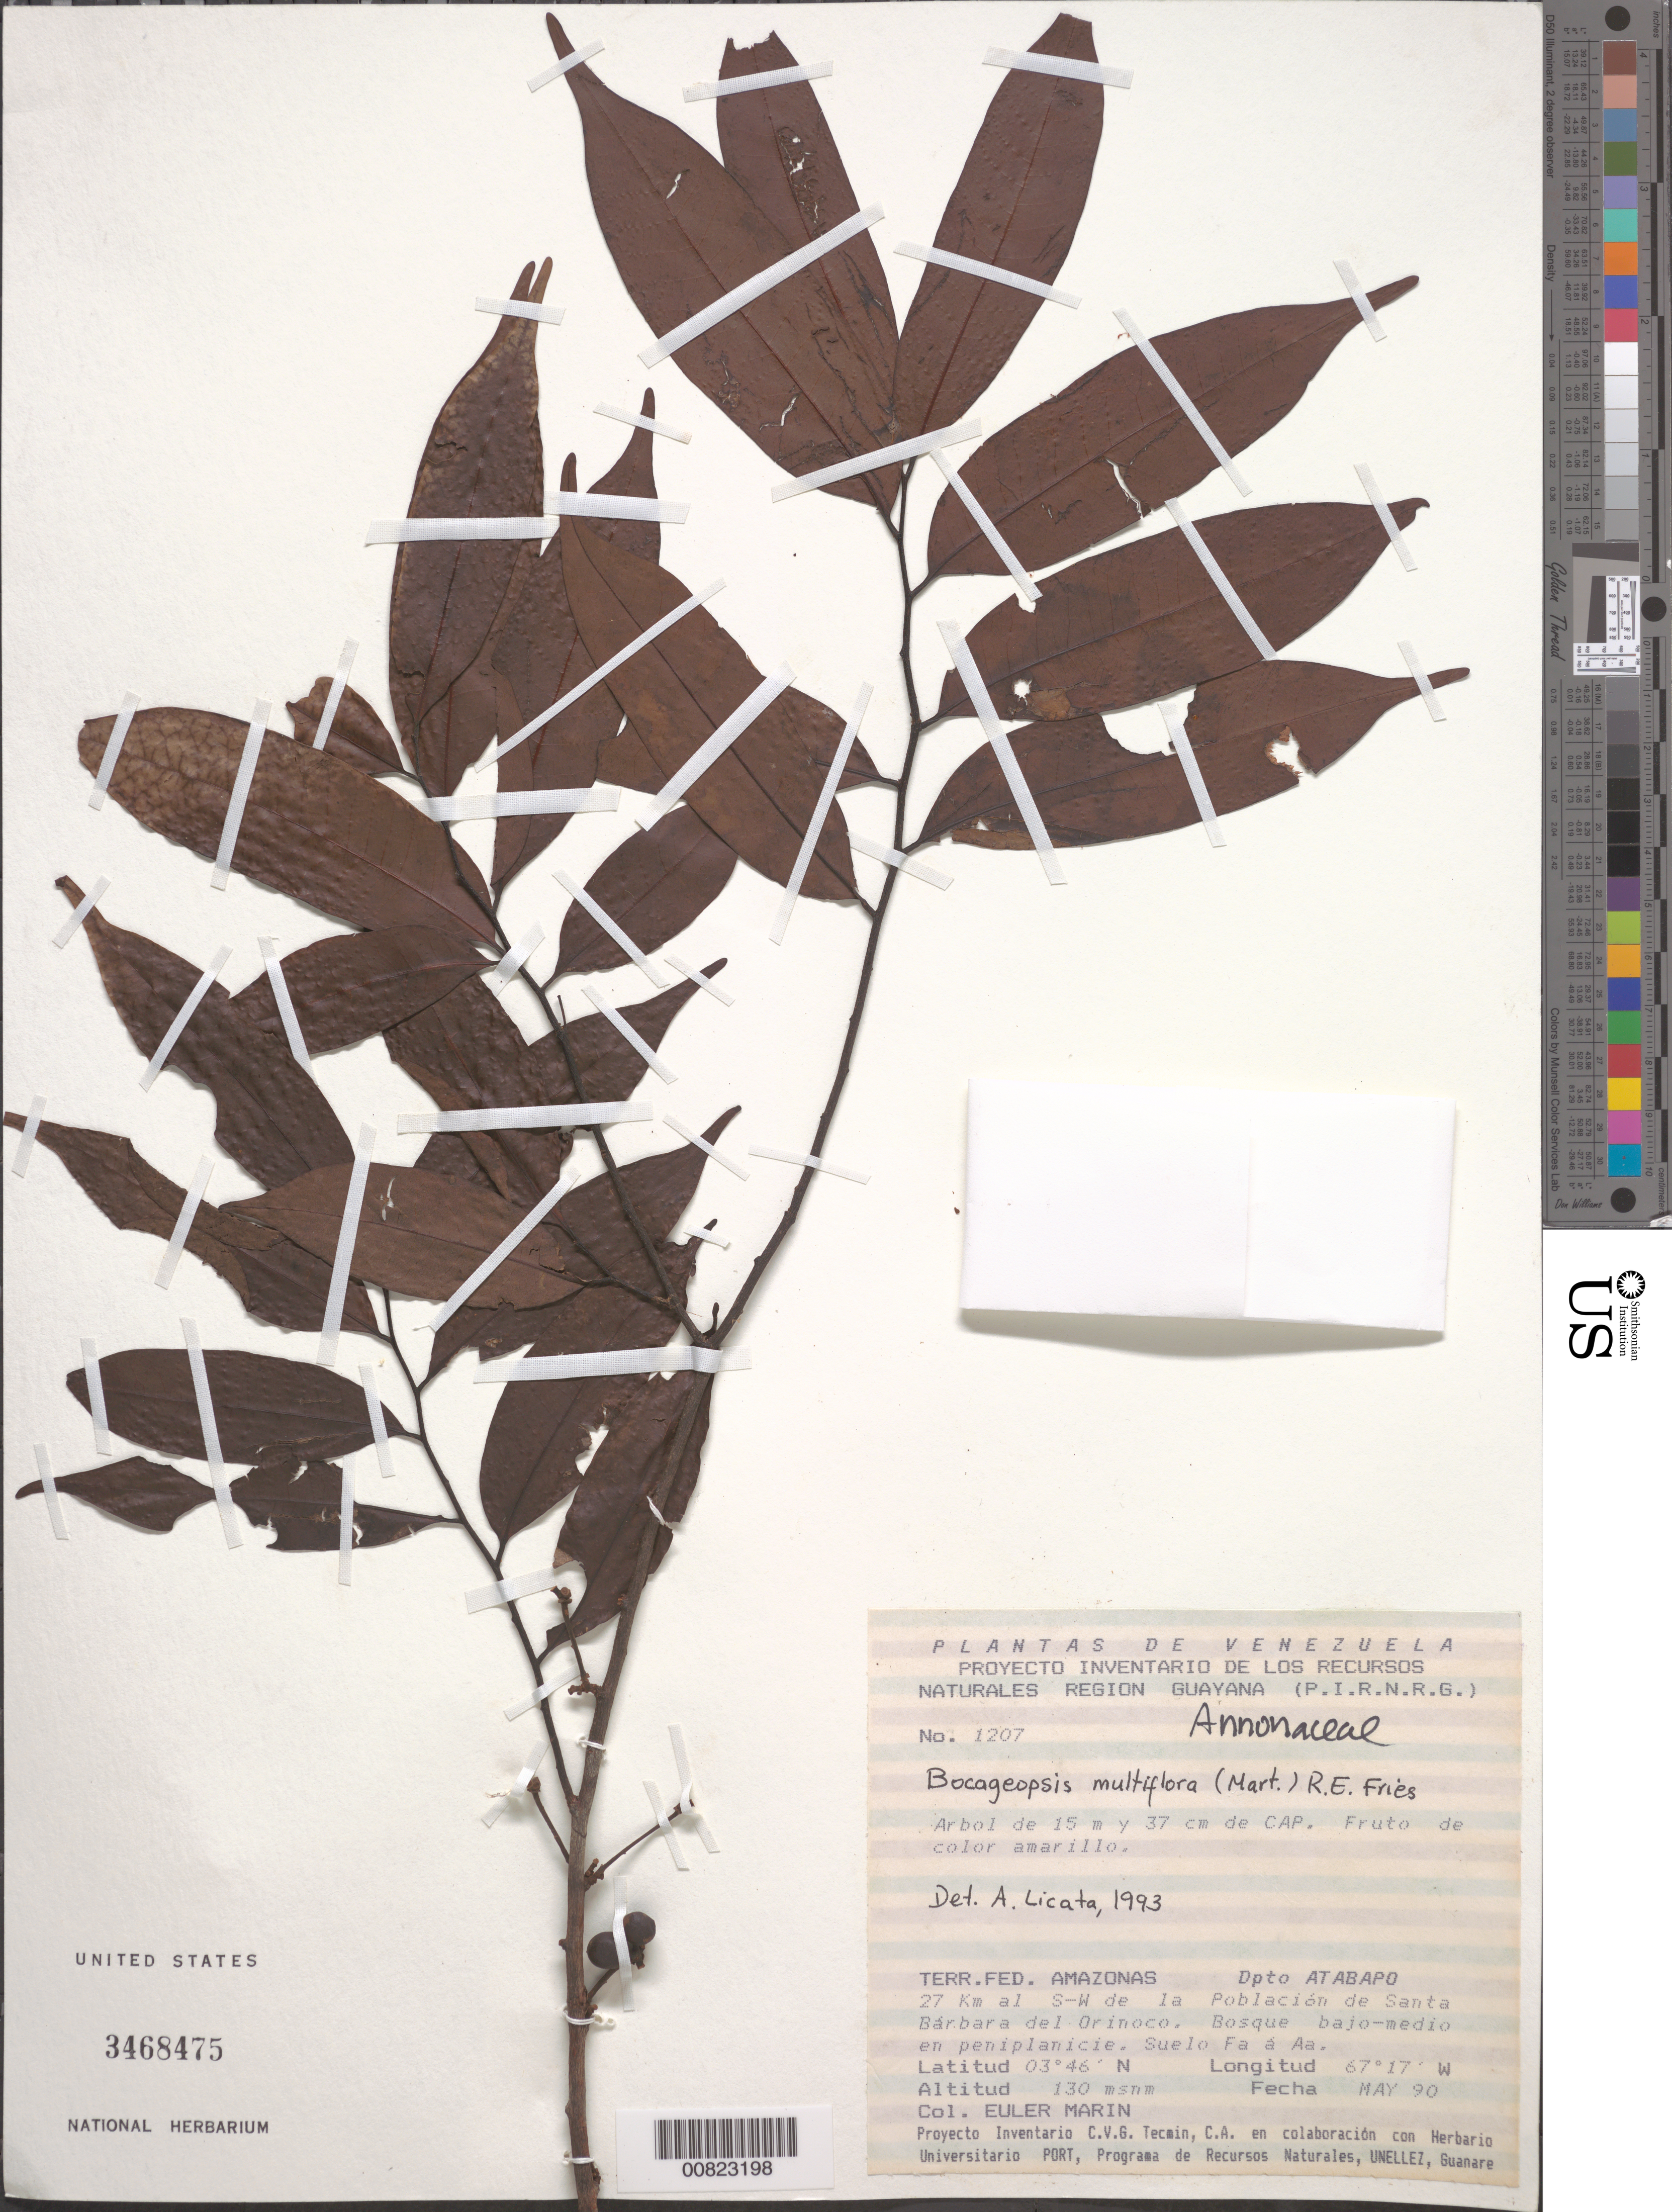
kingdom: Plantae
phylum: Tracheophyta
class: Magnoliopsida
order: Magnoliales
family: Annonaceae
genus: Bocageopsis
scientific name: Bocageopsis multiflora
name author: (Mart.) R.E. Fr.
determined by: Licata, A., (PORT), Univ. Nac. Exp. de los Llanos Ezequiel Zamora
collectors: E. Marin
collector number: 1207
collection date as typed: May-90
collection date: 1990-05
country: Venezuela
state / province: Amazonas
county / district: Atabapo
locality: Sta. Barbara del Orinoco, 27 km al SW, Suelo Fa á Aa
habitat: Bosque bajo-medio en peniplanicie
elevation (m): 130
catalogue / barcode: US 3468475